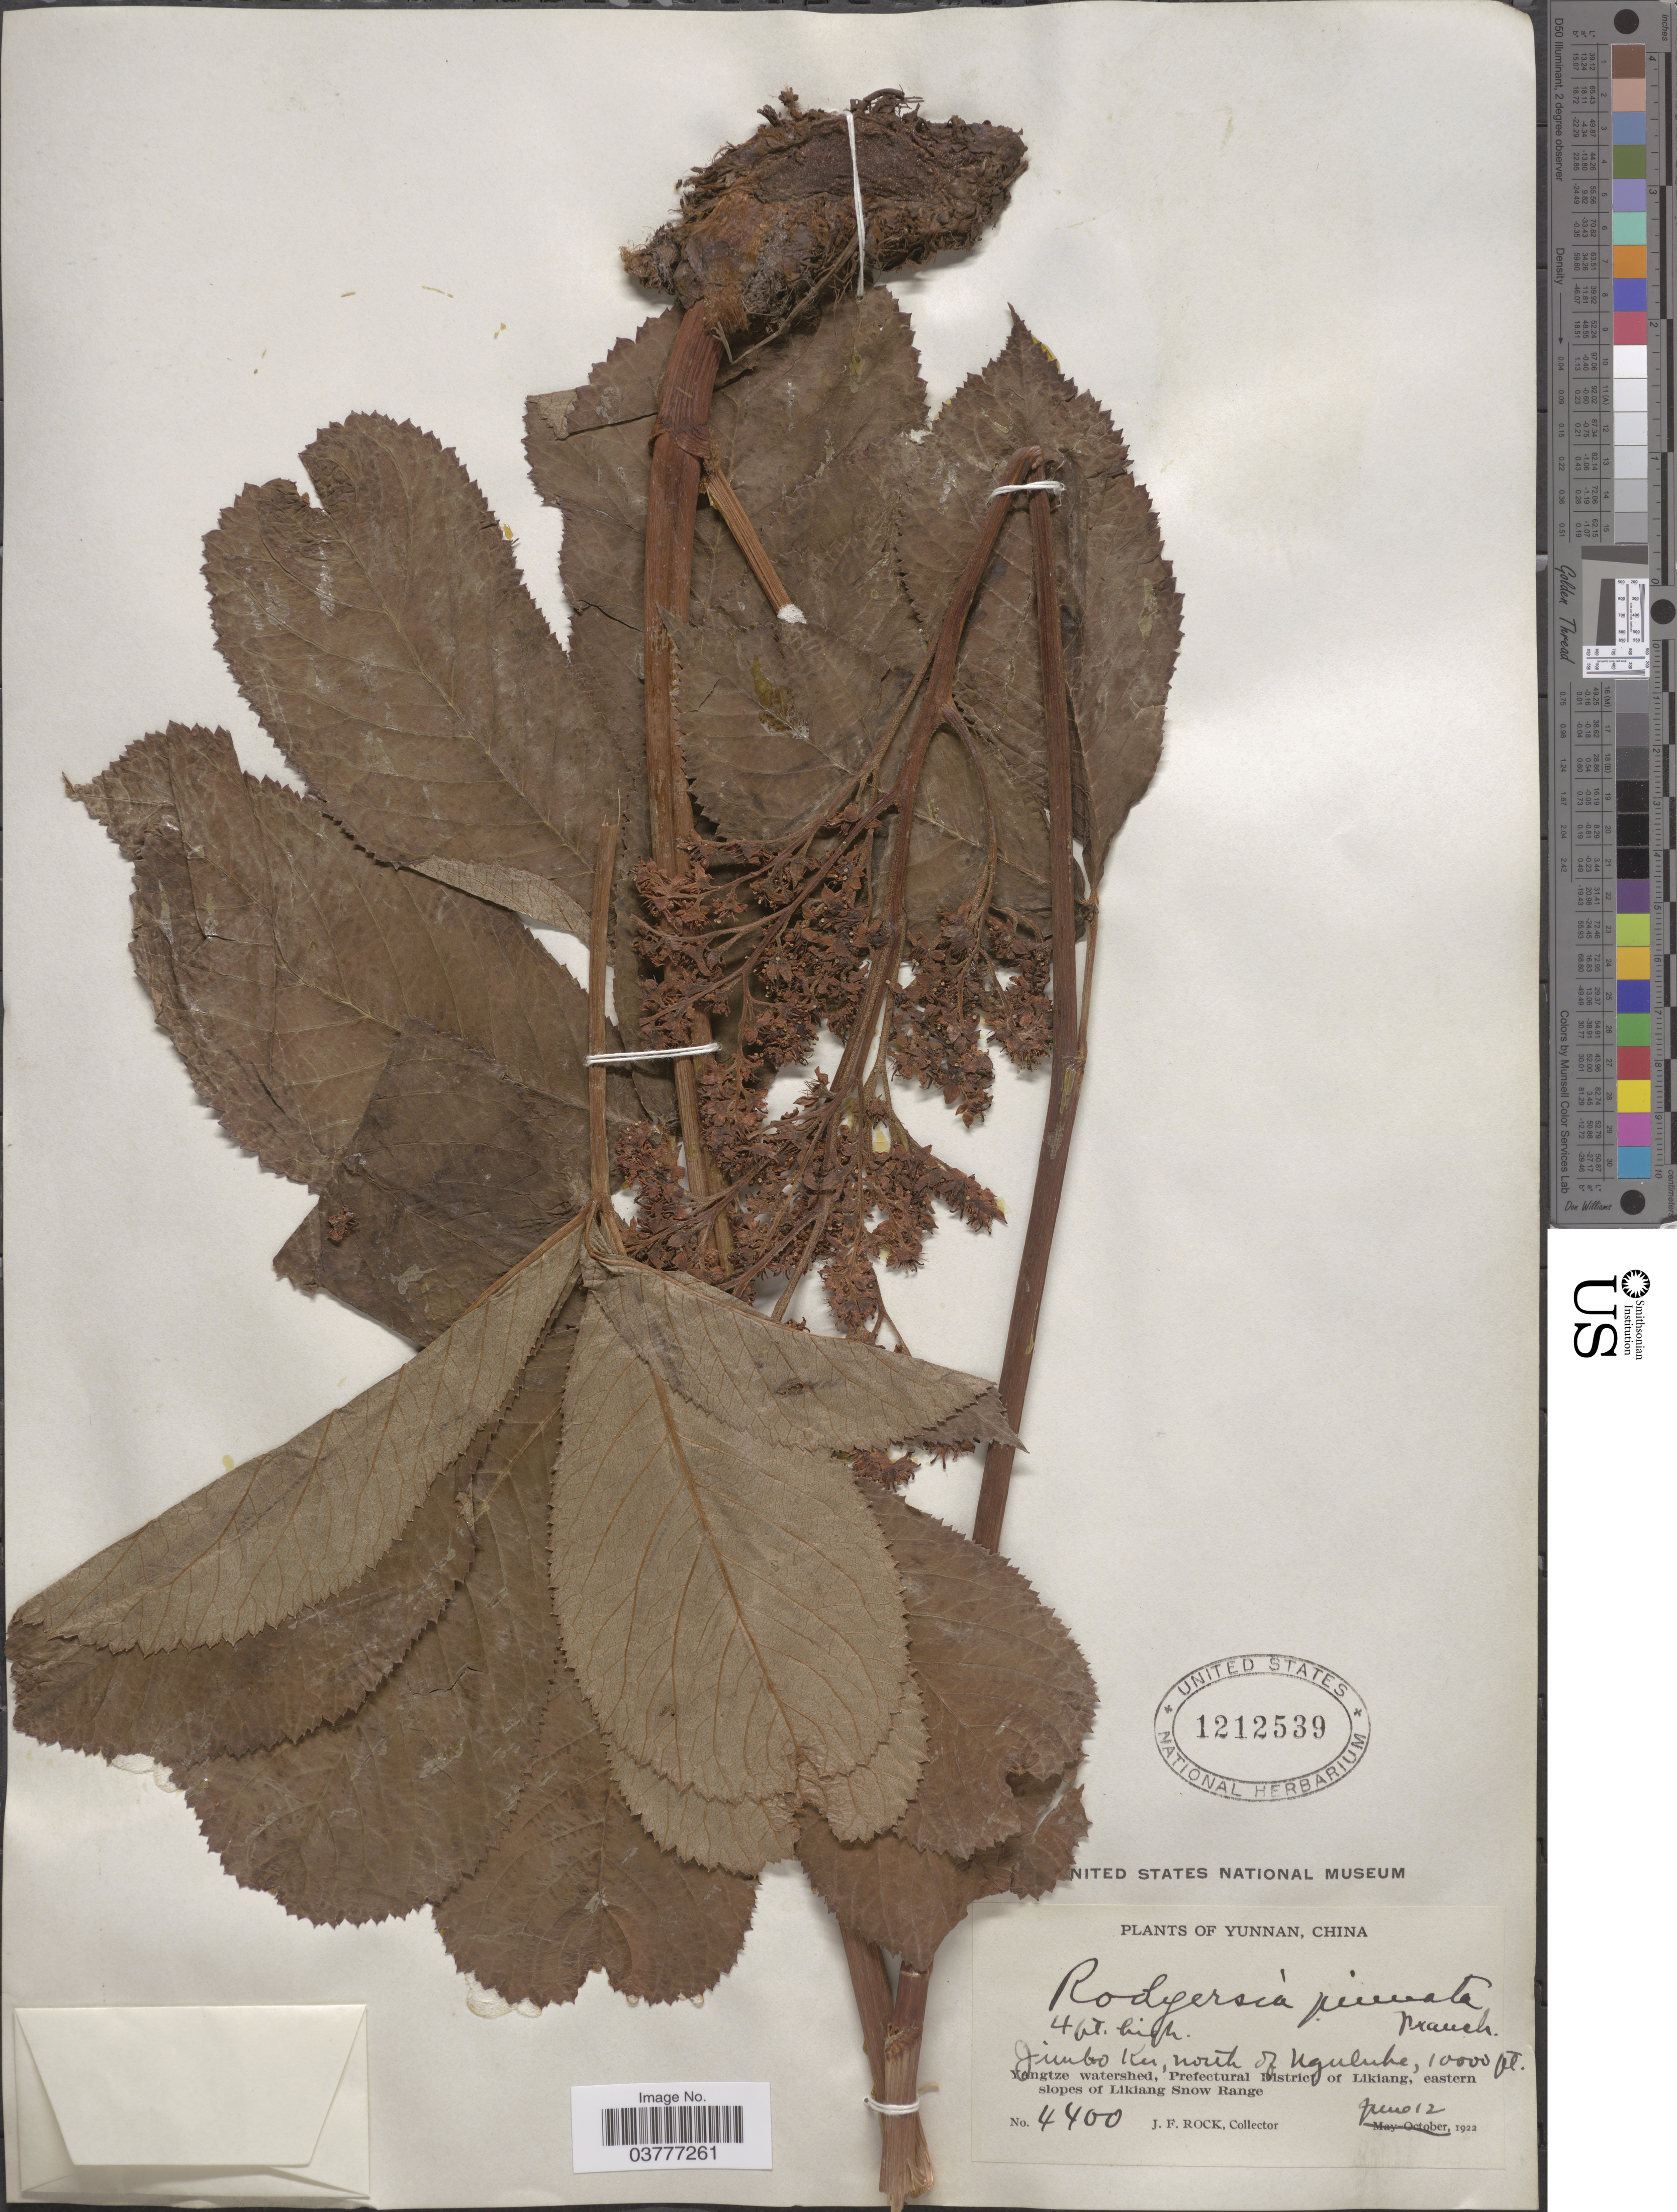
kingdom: Plantae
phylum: Tracheophyta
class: Magnoliopsida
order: Saxifragales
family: Saxifragaceae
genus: Rodgersia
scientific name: Rodgersia pinnata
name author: Franch.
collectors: J. Rock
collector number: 4400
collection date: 1922-06-12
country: China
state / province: Yunnan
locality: Jimbo Ku, north of Nguluhe.* Yangtze watershed, Prefectural District of Likiang, eastern slopes of Likiang Snow Range.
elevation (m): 3048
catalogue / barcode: US 1212539